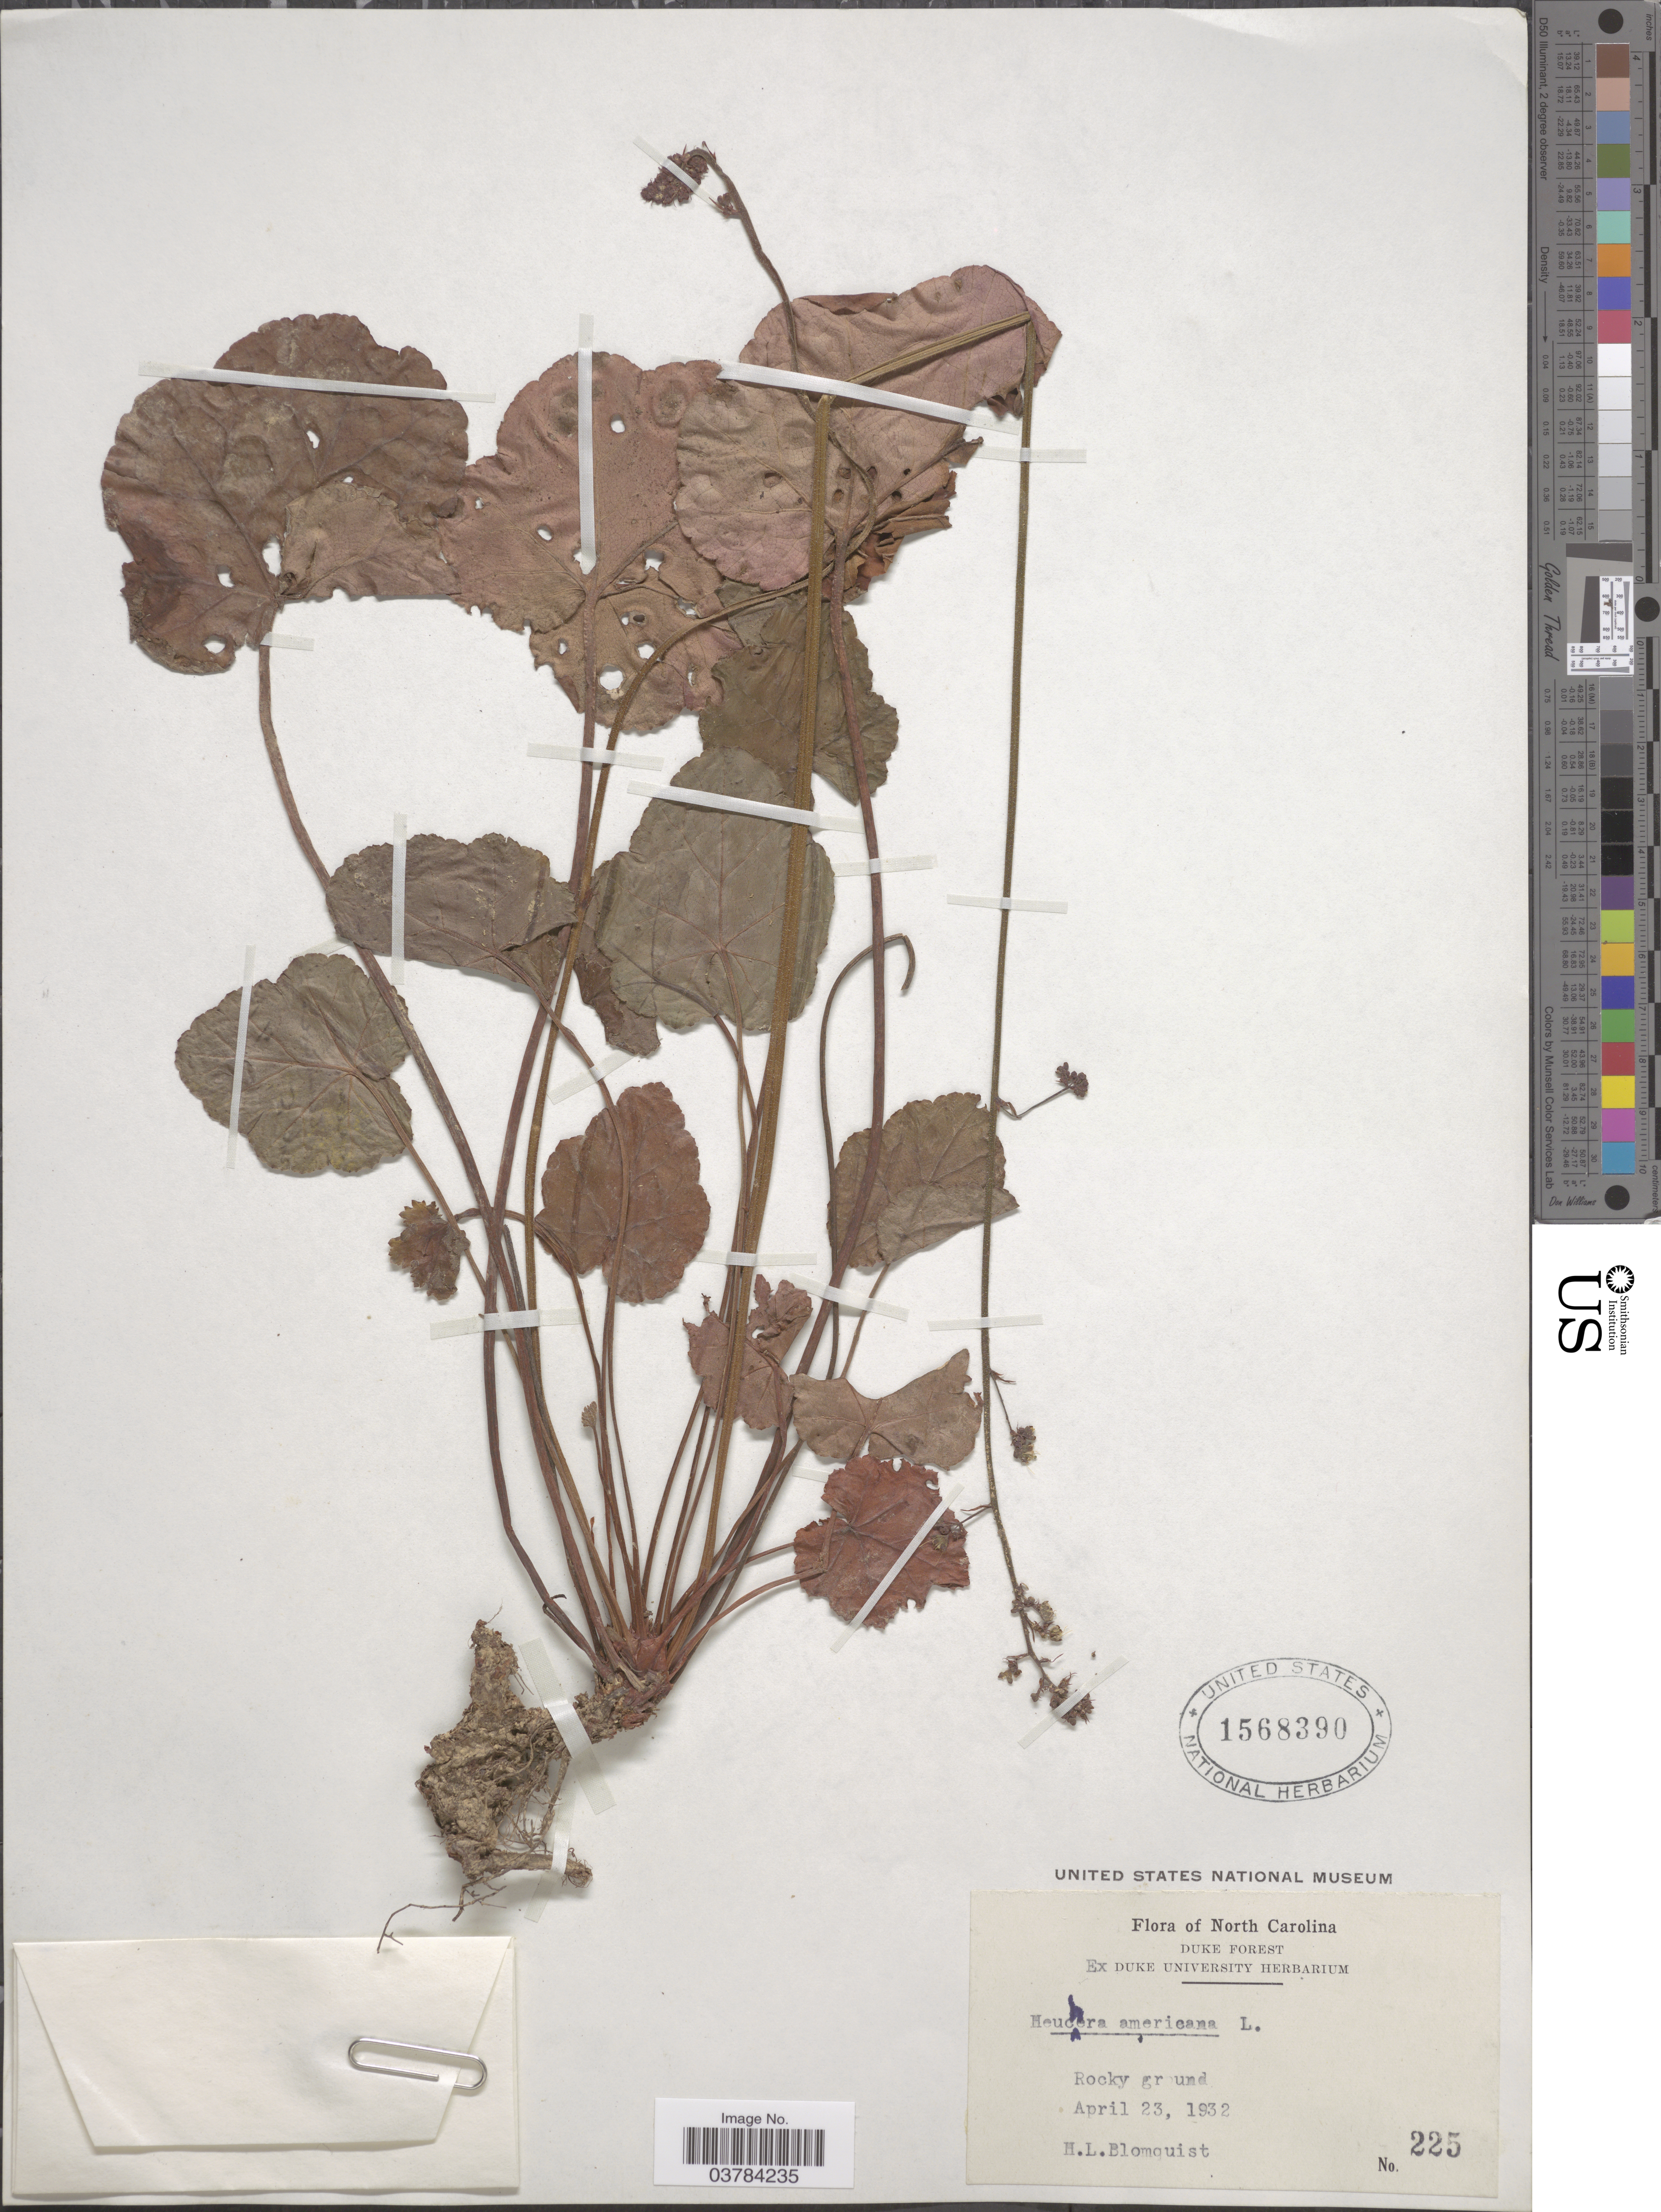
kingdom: Plantae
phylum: Tracheophyta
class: Magnoliopsida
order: Saxifragales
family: Saxifragaceae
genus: Heuchera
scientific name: Heuchera americana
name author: L.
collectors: H. Blomquist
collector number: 225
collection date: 1932-04-23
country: United States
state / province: North Carolina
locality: Rocky ground.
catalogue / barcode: US 1568390